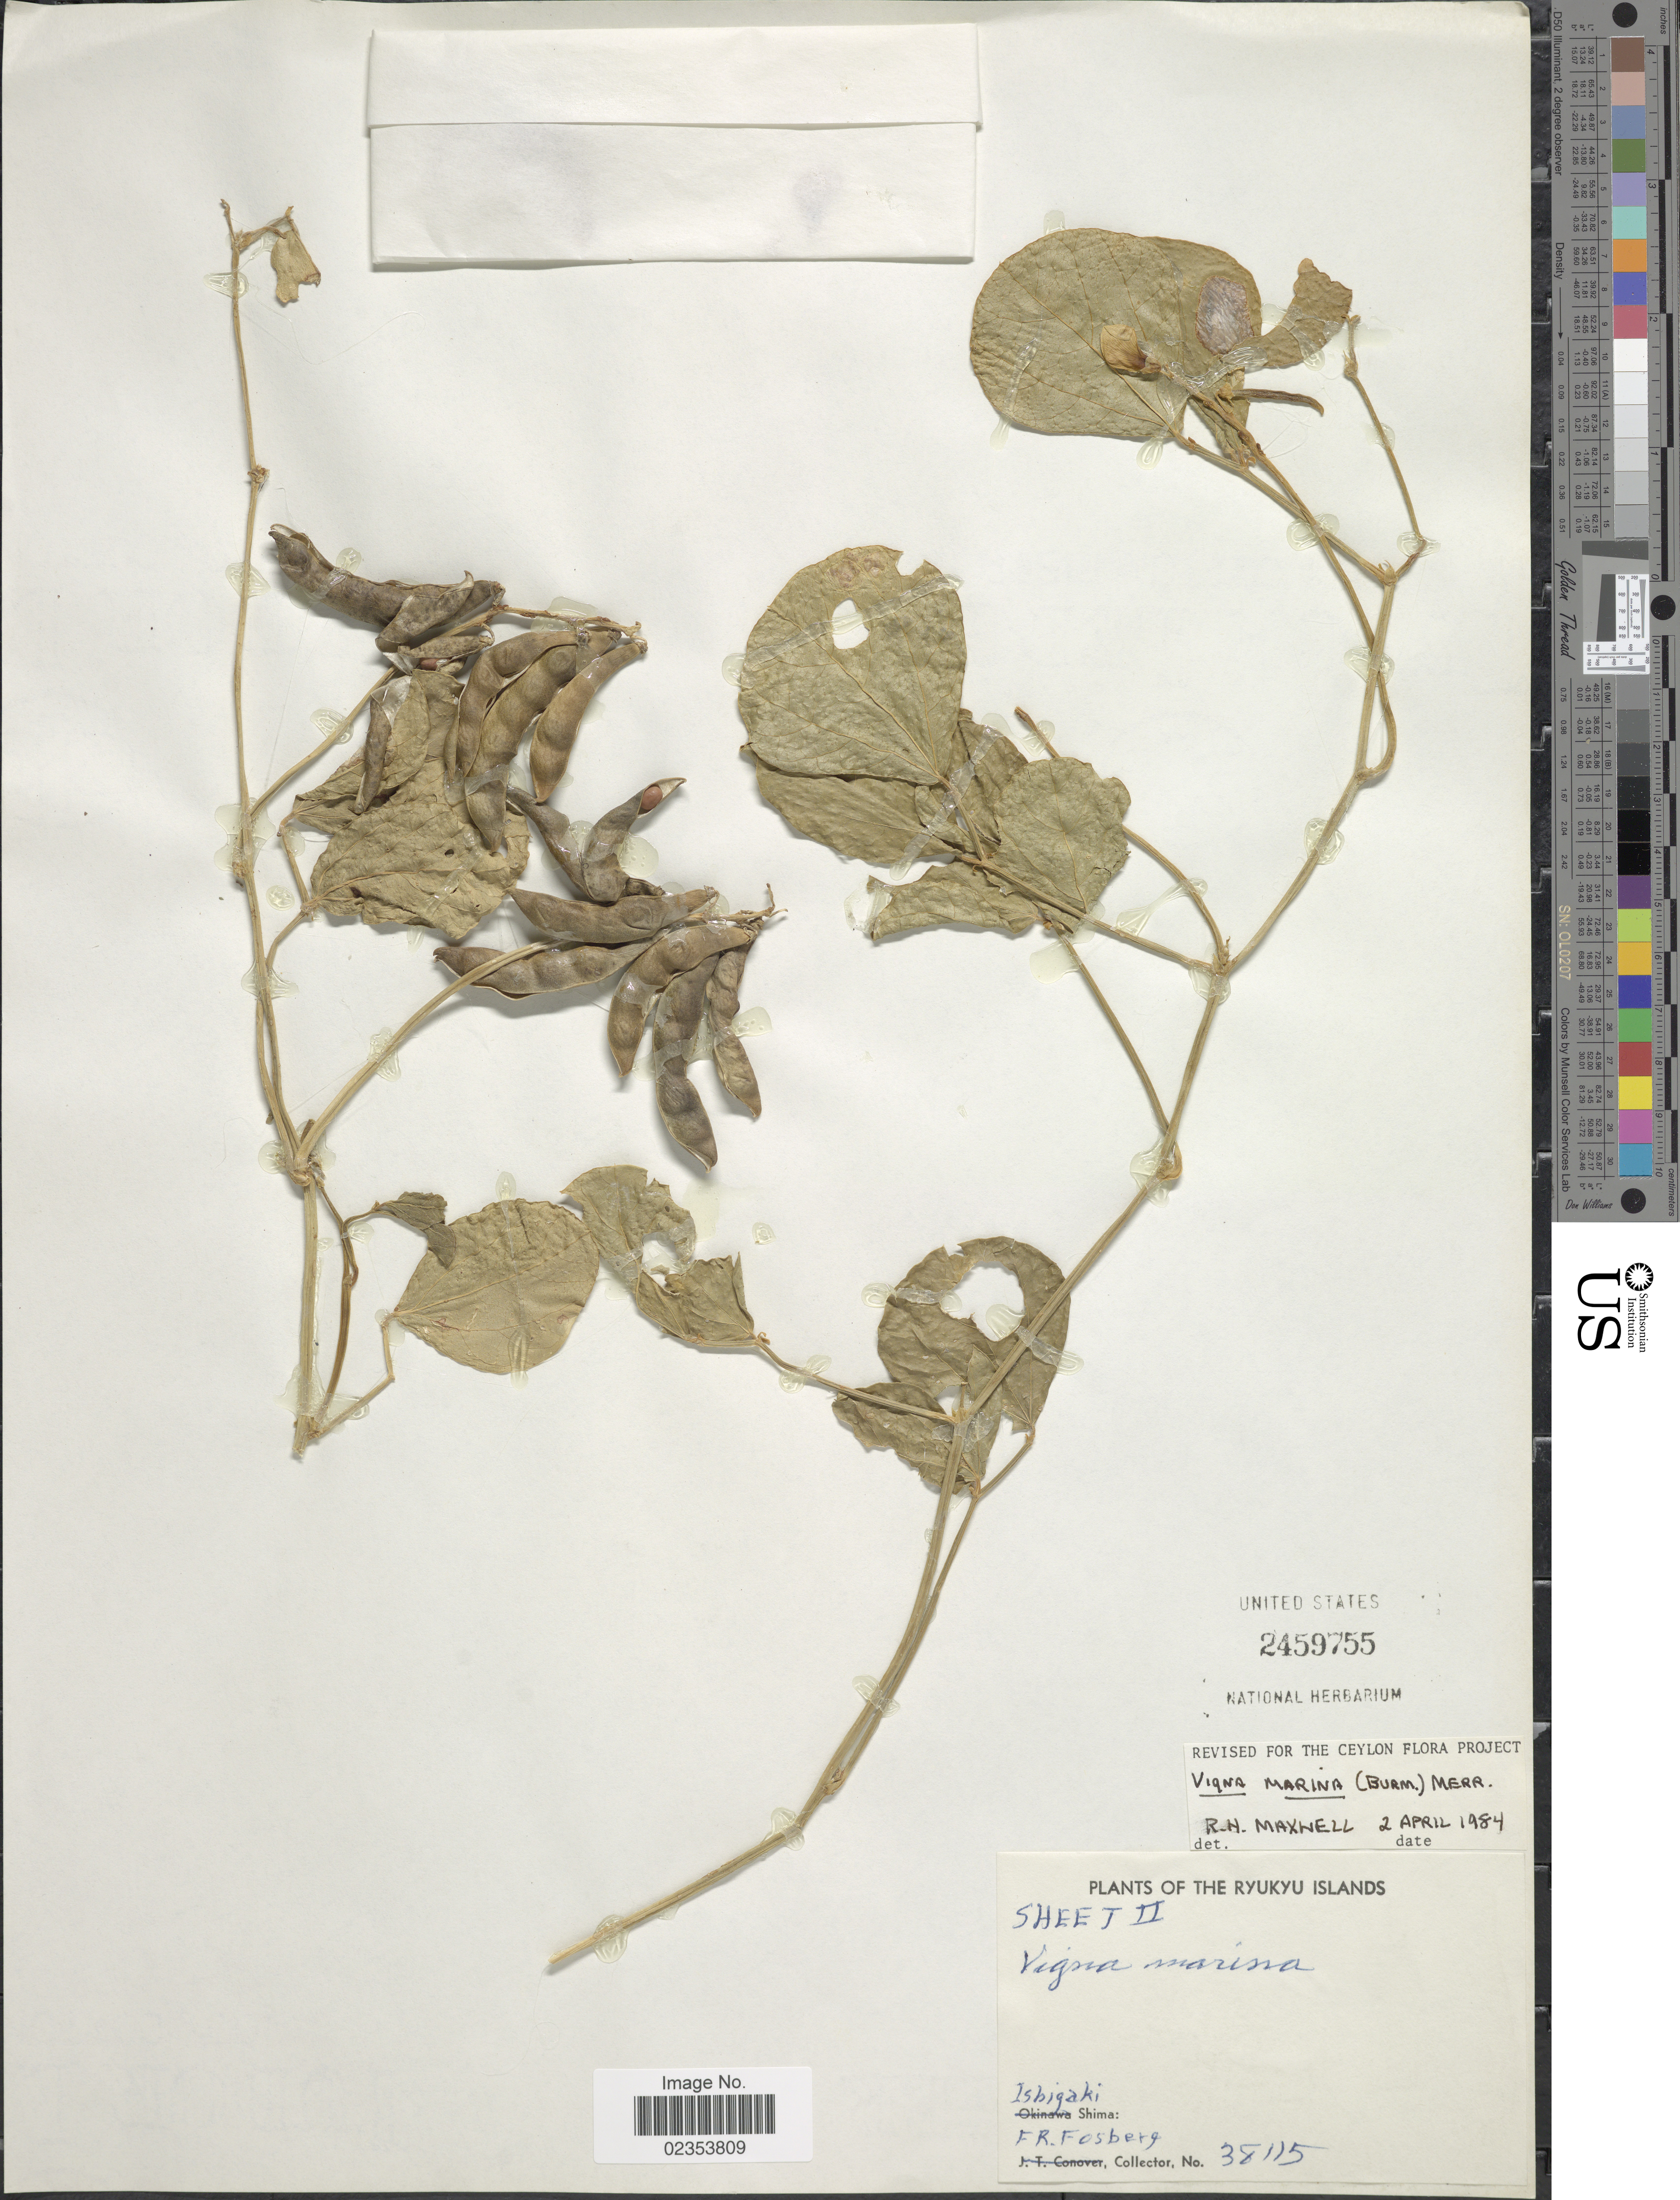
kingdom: Plantae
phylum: Tracheophyta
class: Magnoliopsida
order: Fabales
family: Fabaceae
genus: Vigna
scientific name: Vigna marina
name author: (Burm.) Merr.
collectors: F. R. Fosberg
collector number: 38115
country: Japan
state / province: Okinawa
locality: Ryukyu Islands. Ishigaki shima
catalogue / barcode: US 2459755